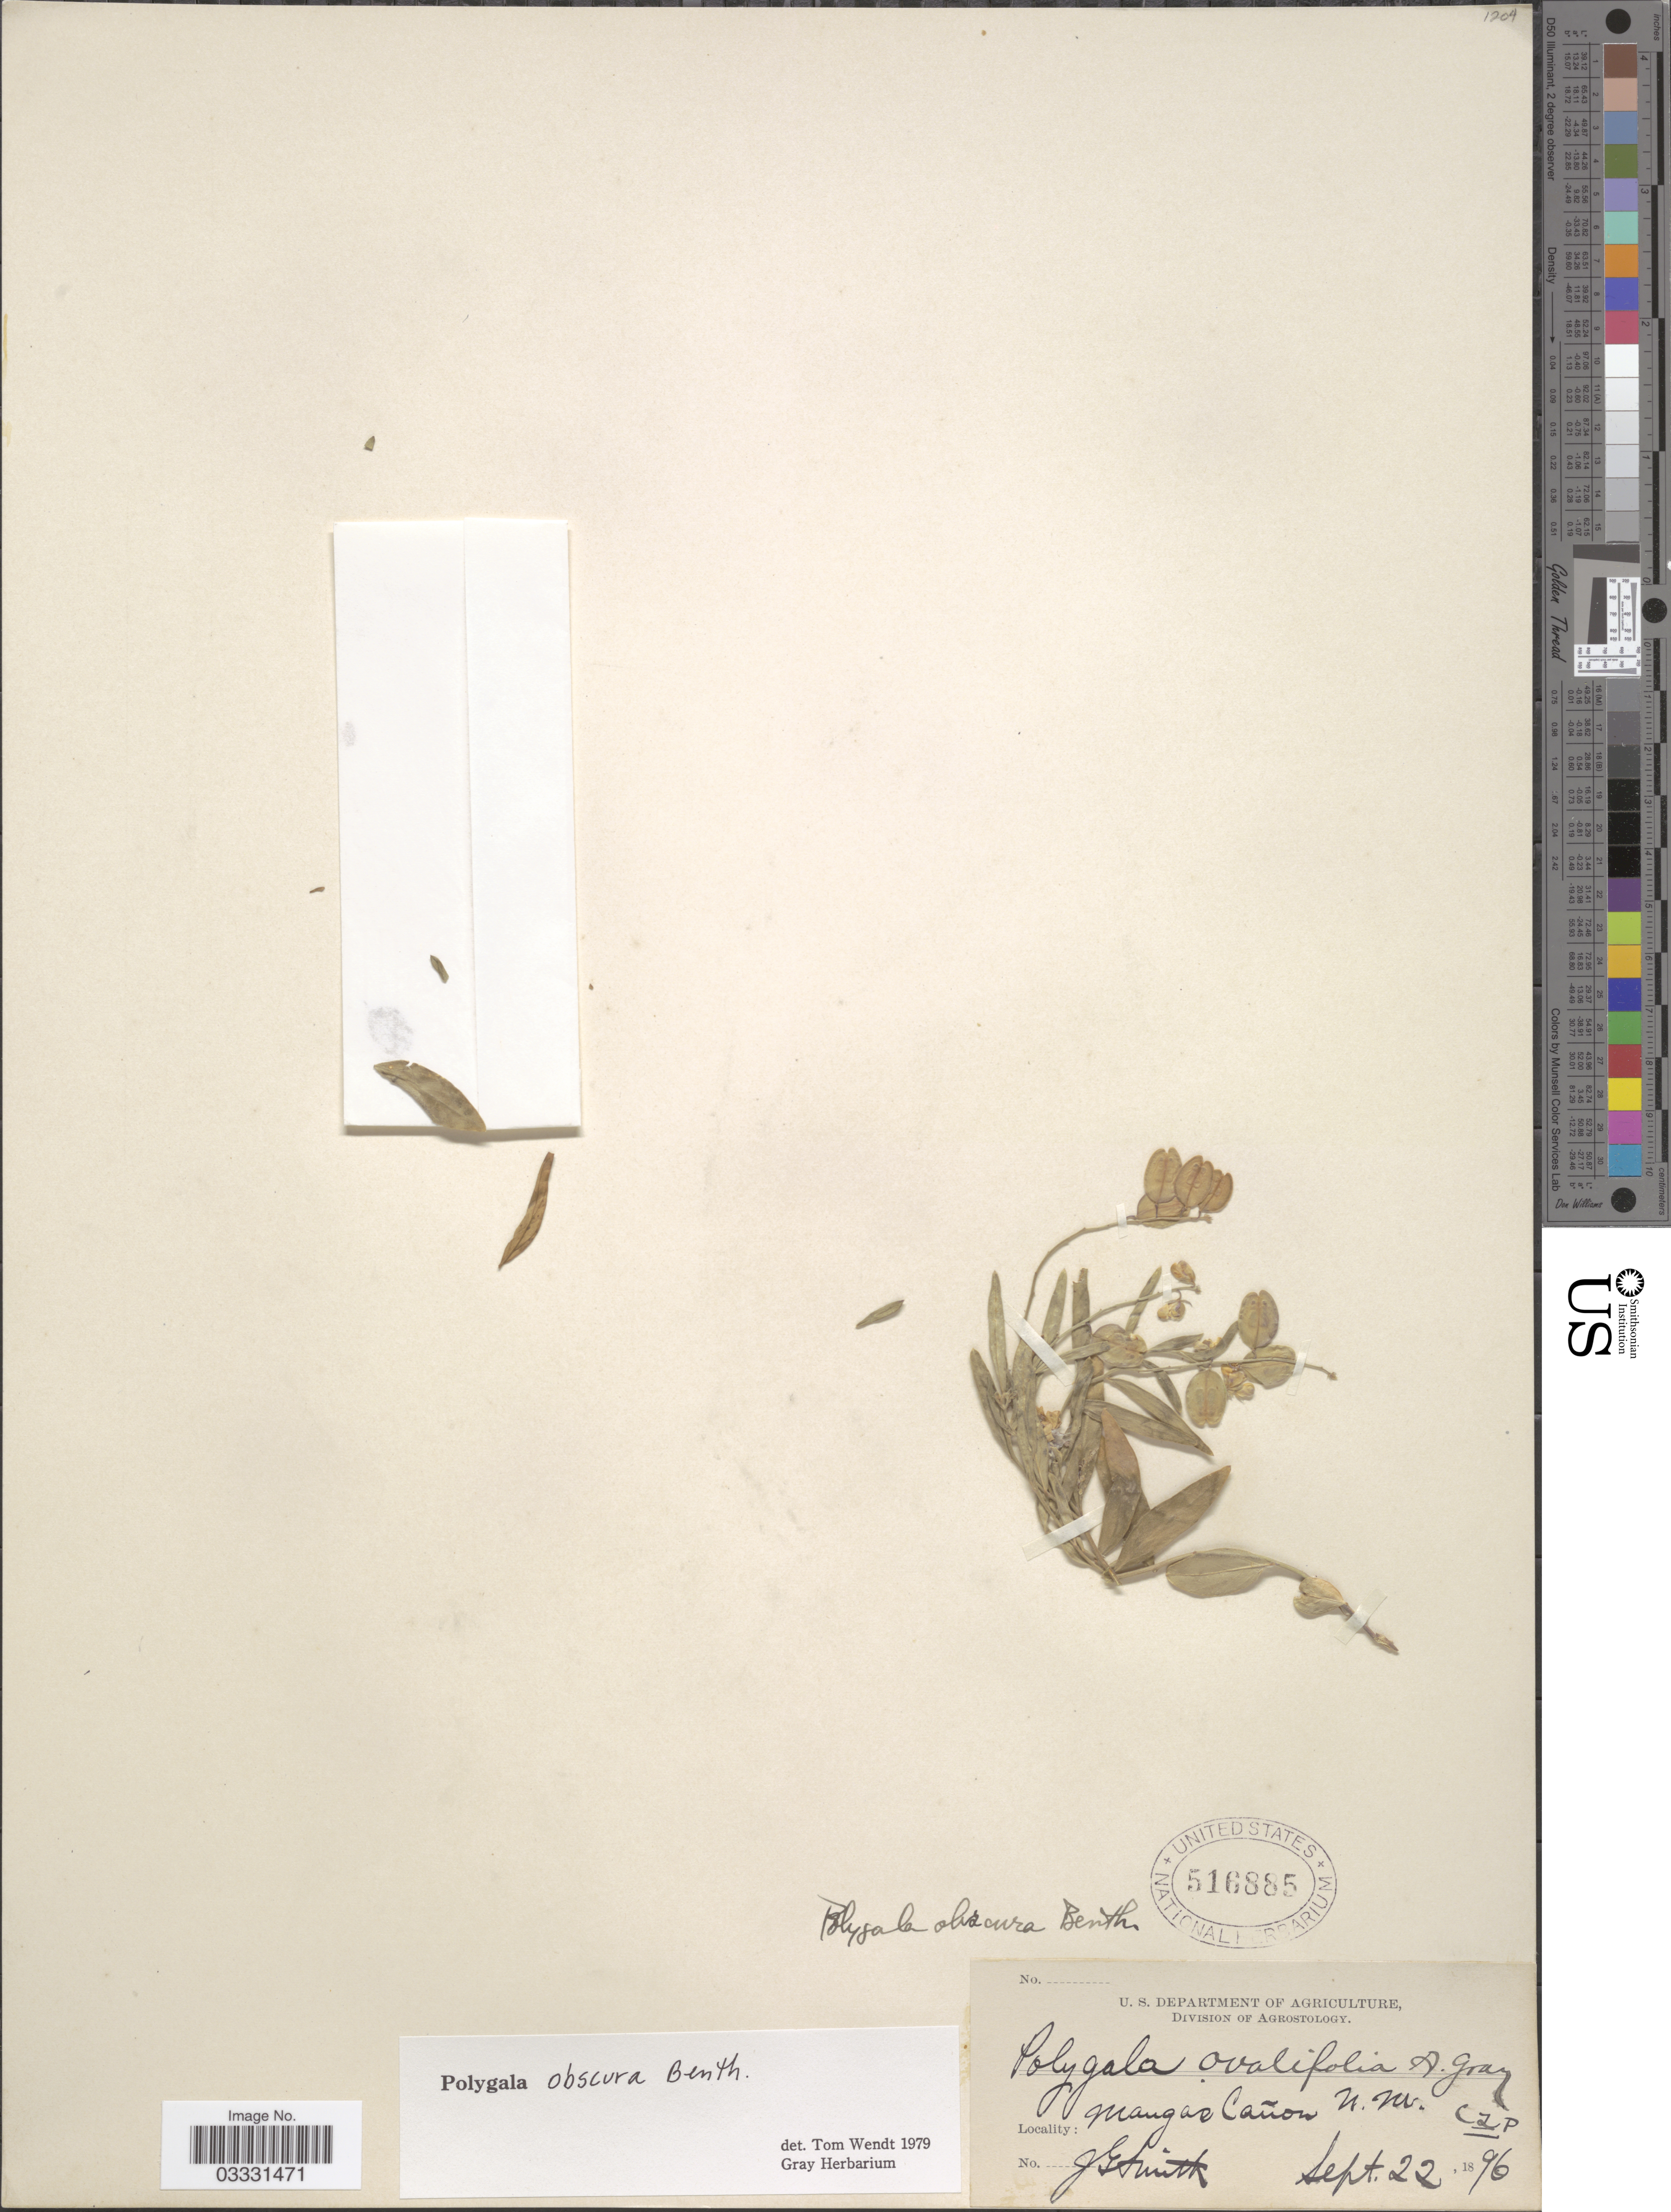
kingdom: Plantae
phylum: Tracheophyta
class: Magnoliopsida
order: Fabales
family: Polygalaceae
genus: Hebecarpa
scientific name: Hebecarpa obscura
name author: (Benth.) J.R. Abbott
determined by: Strong, Mark T., (BOT), Smithsonian Institution - National Museum of Natural History (UNITED STATES)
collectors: J. G. Smith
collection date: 1896-09-22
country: United States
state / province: New Mexico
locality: Mangas Cañon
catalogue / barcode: US 516885